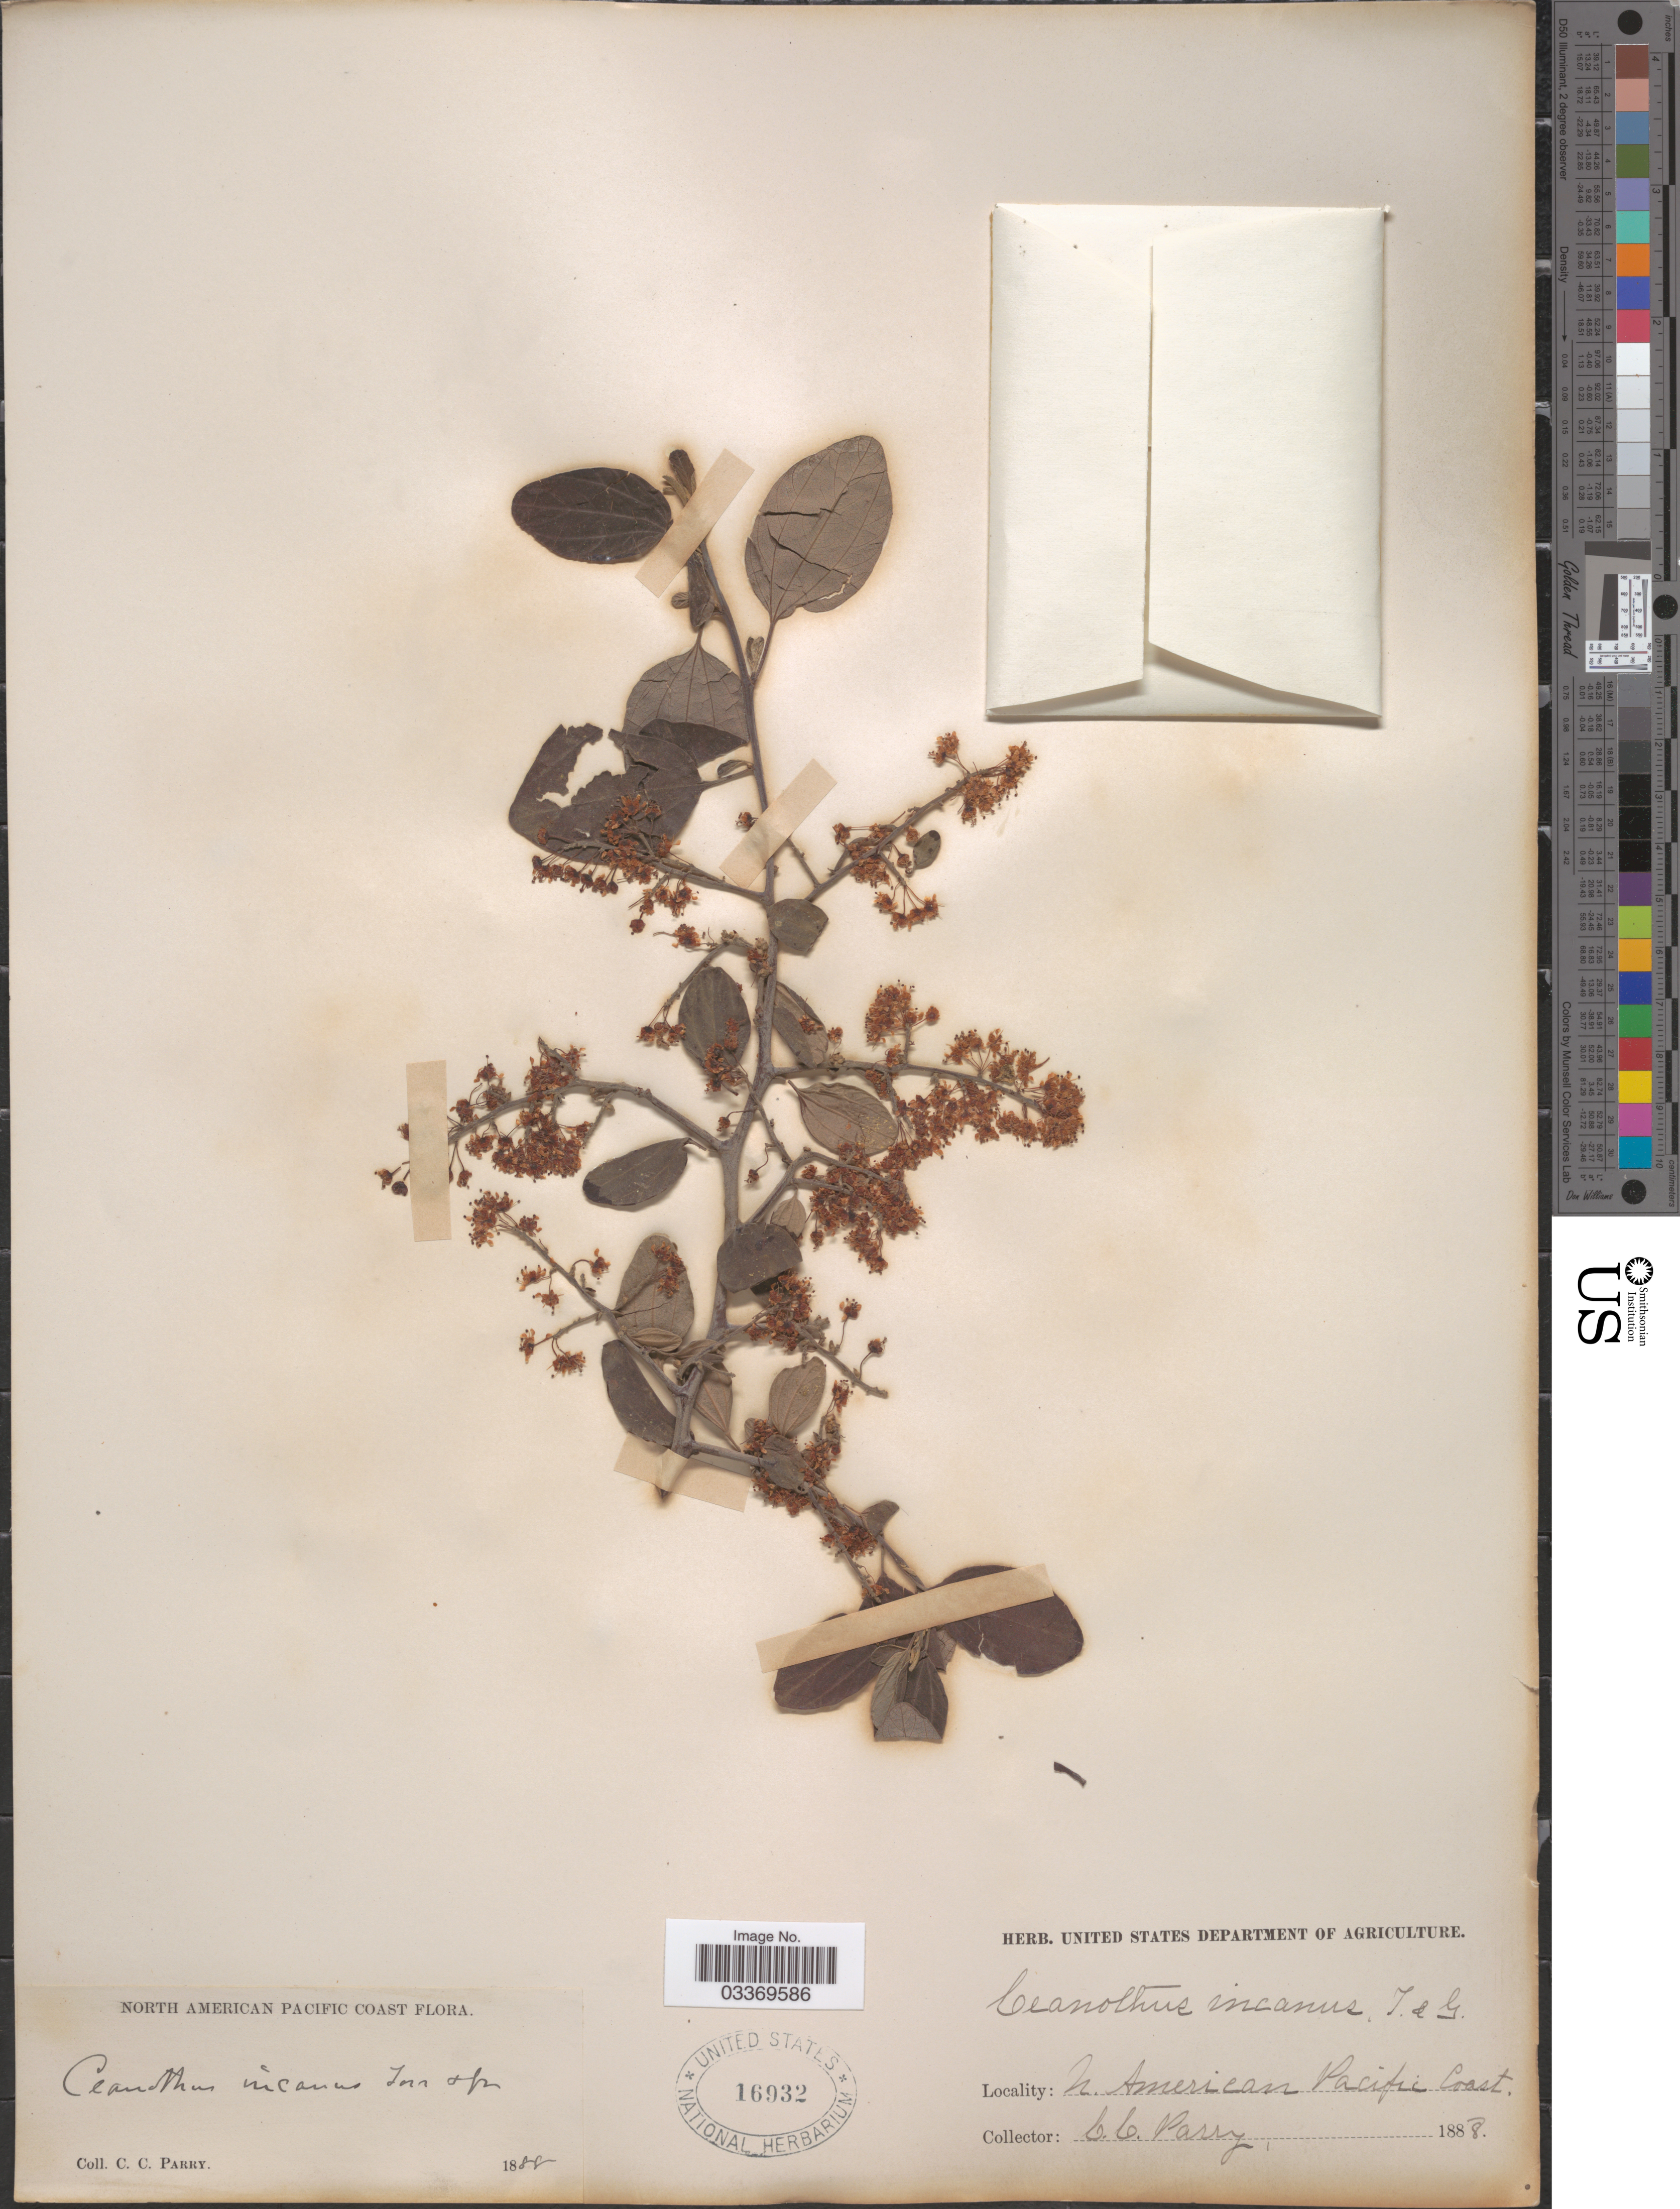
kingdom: Plantae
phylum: Tracheophyta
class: Magnoliopsida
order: Rosales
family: Rhamnaceae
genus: Ceanothus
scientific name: Ceanothus incanus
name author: Torr. & A. Gray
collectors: C. C. Parry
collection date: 1888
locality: North American Pacific Coast.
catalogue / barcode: US 16932